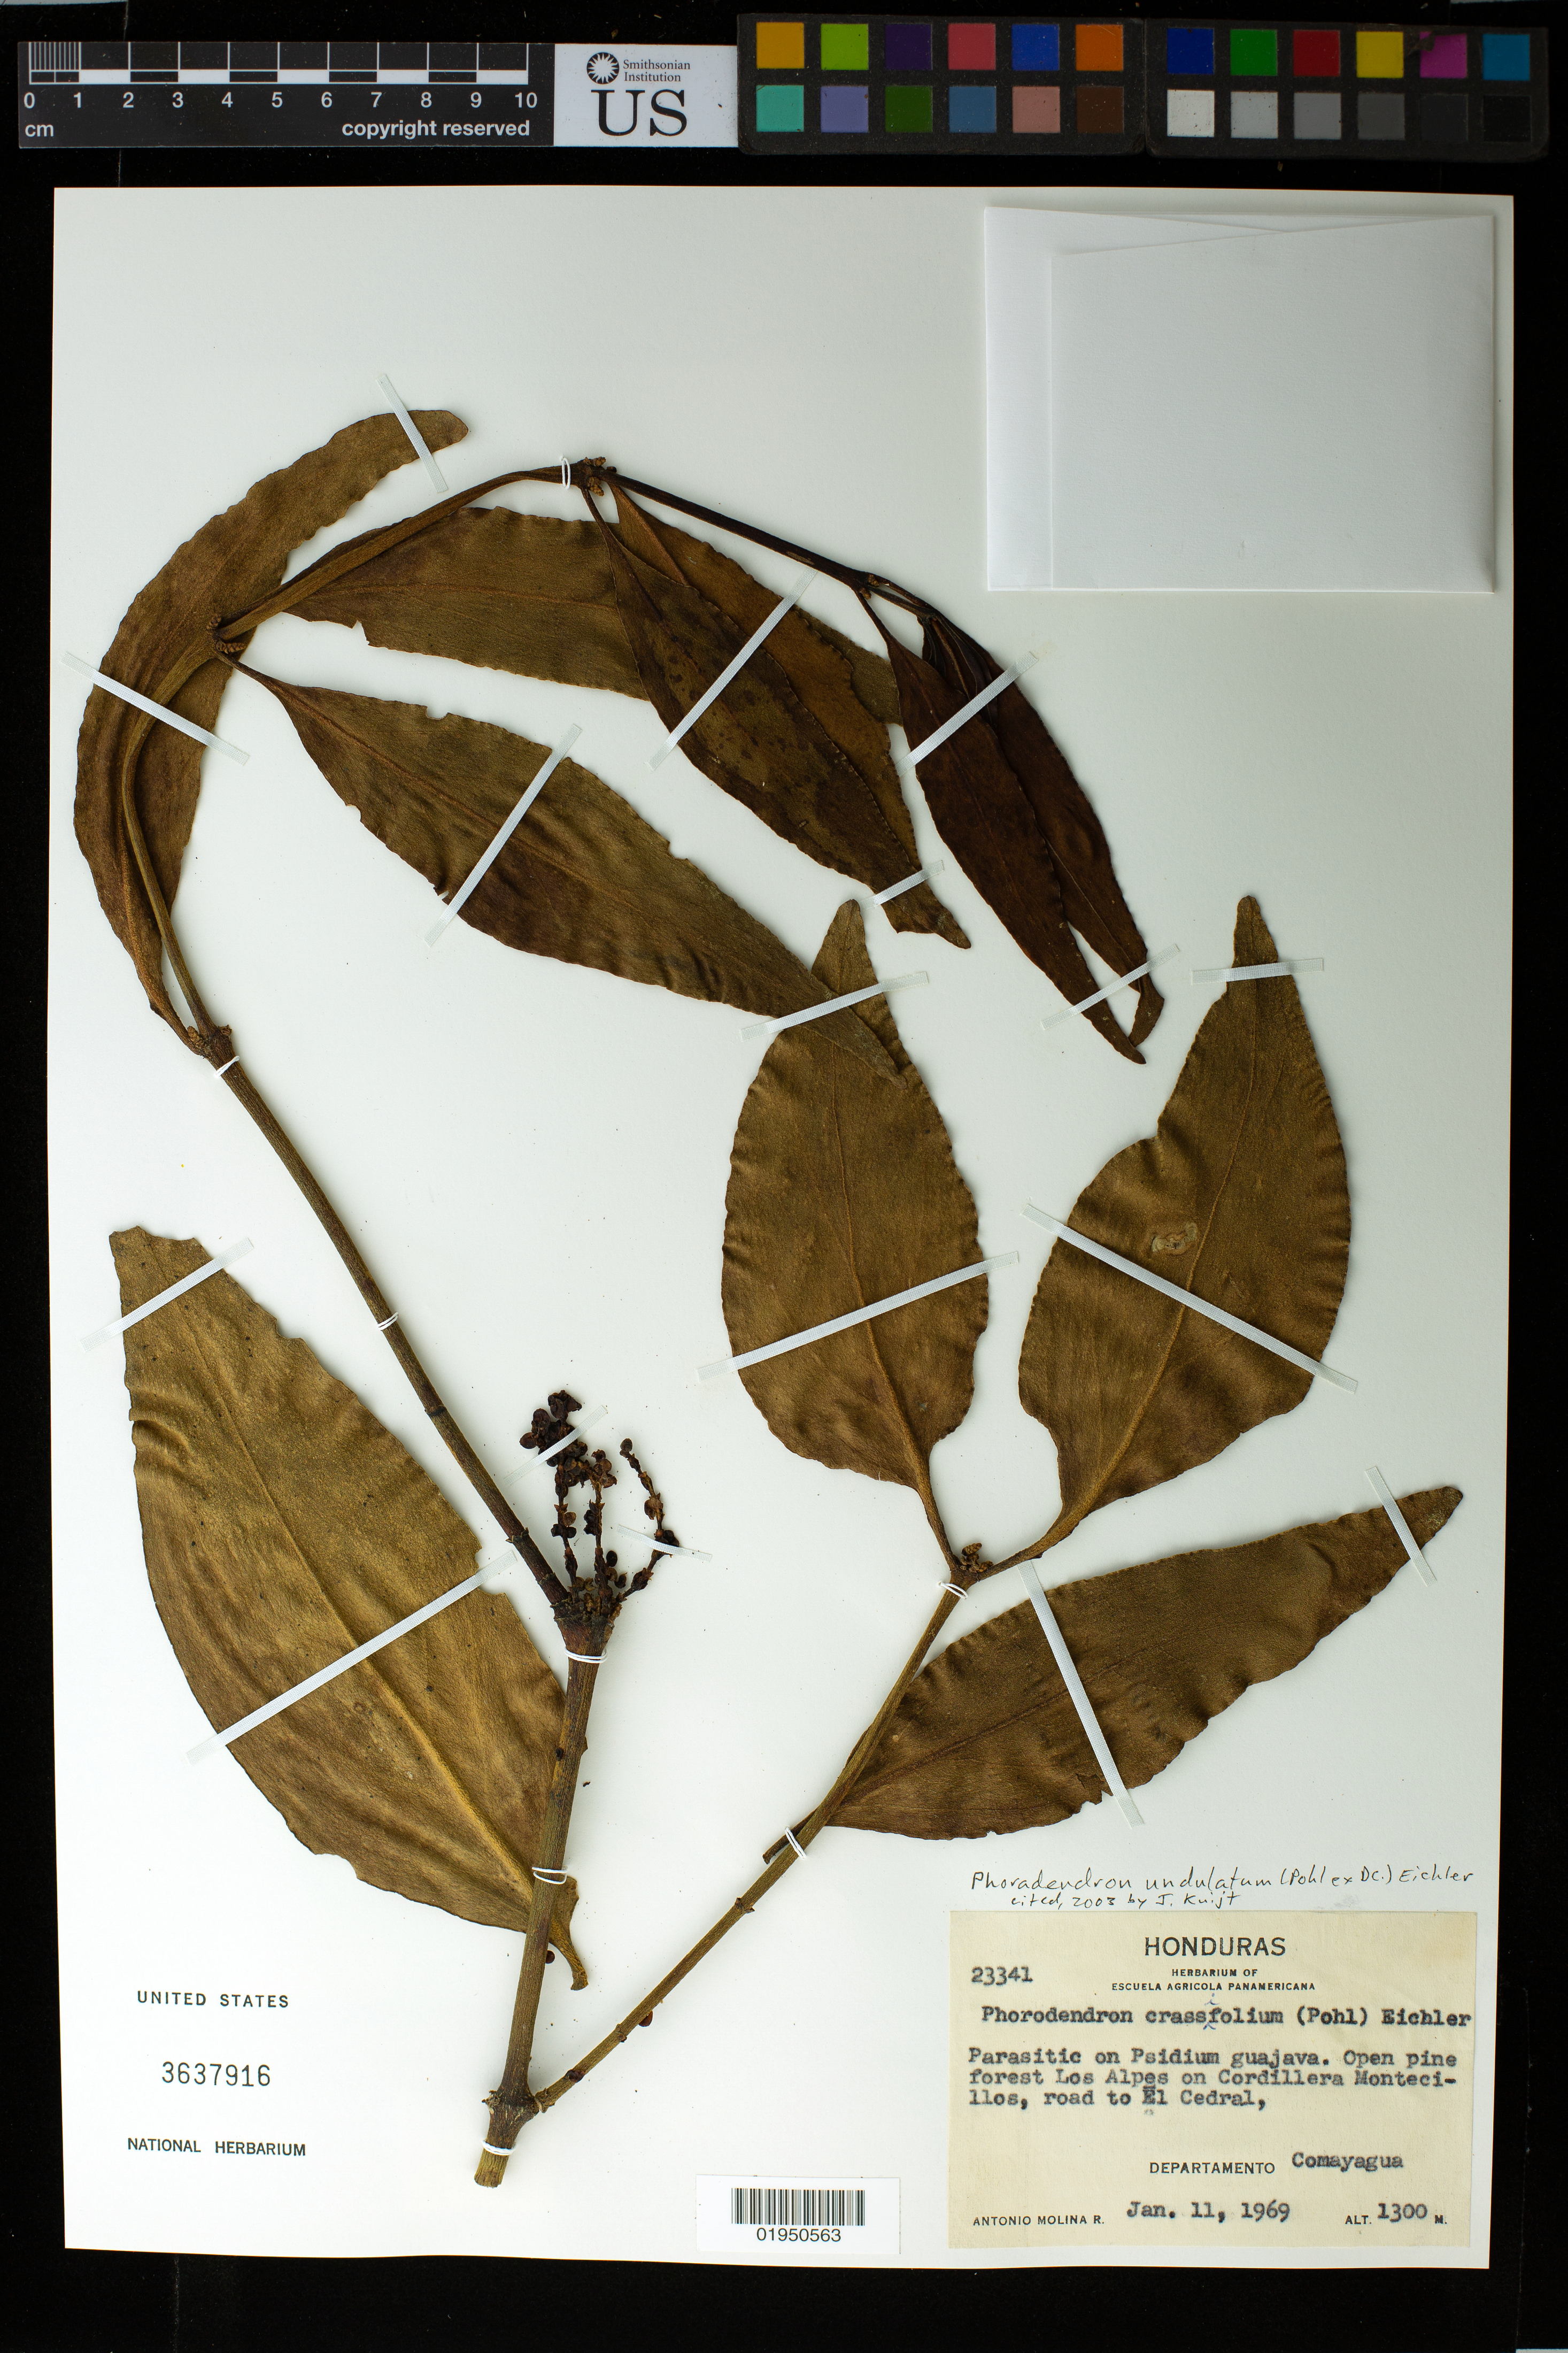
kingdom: Plantae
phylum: Tracheophyta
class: Magnoliopsida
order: Santalales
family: Viscaceae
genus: Phoradendron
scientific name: Phoradendron undulatum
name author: (Pohl ex DC.) Eichler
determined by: Kuijt, Job, (CANADA)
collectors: A. Molina R.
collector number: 23341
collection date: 1969-01-11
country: Honduras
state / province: Comayagua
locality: Open pine forest Los Alpes on Cordillera Montedillos, road to El Cedral, Departamento Comayagua.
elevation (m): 1300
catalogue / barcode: US 3637916